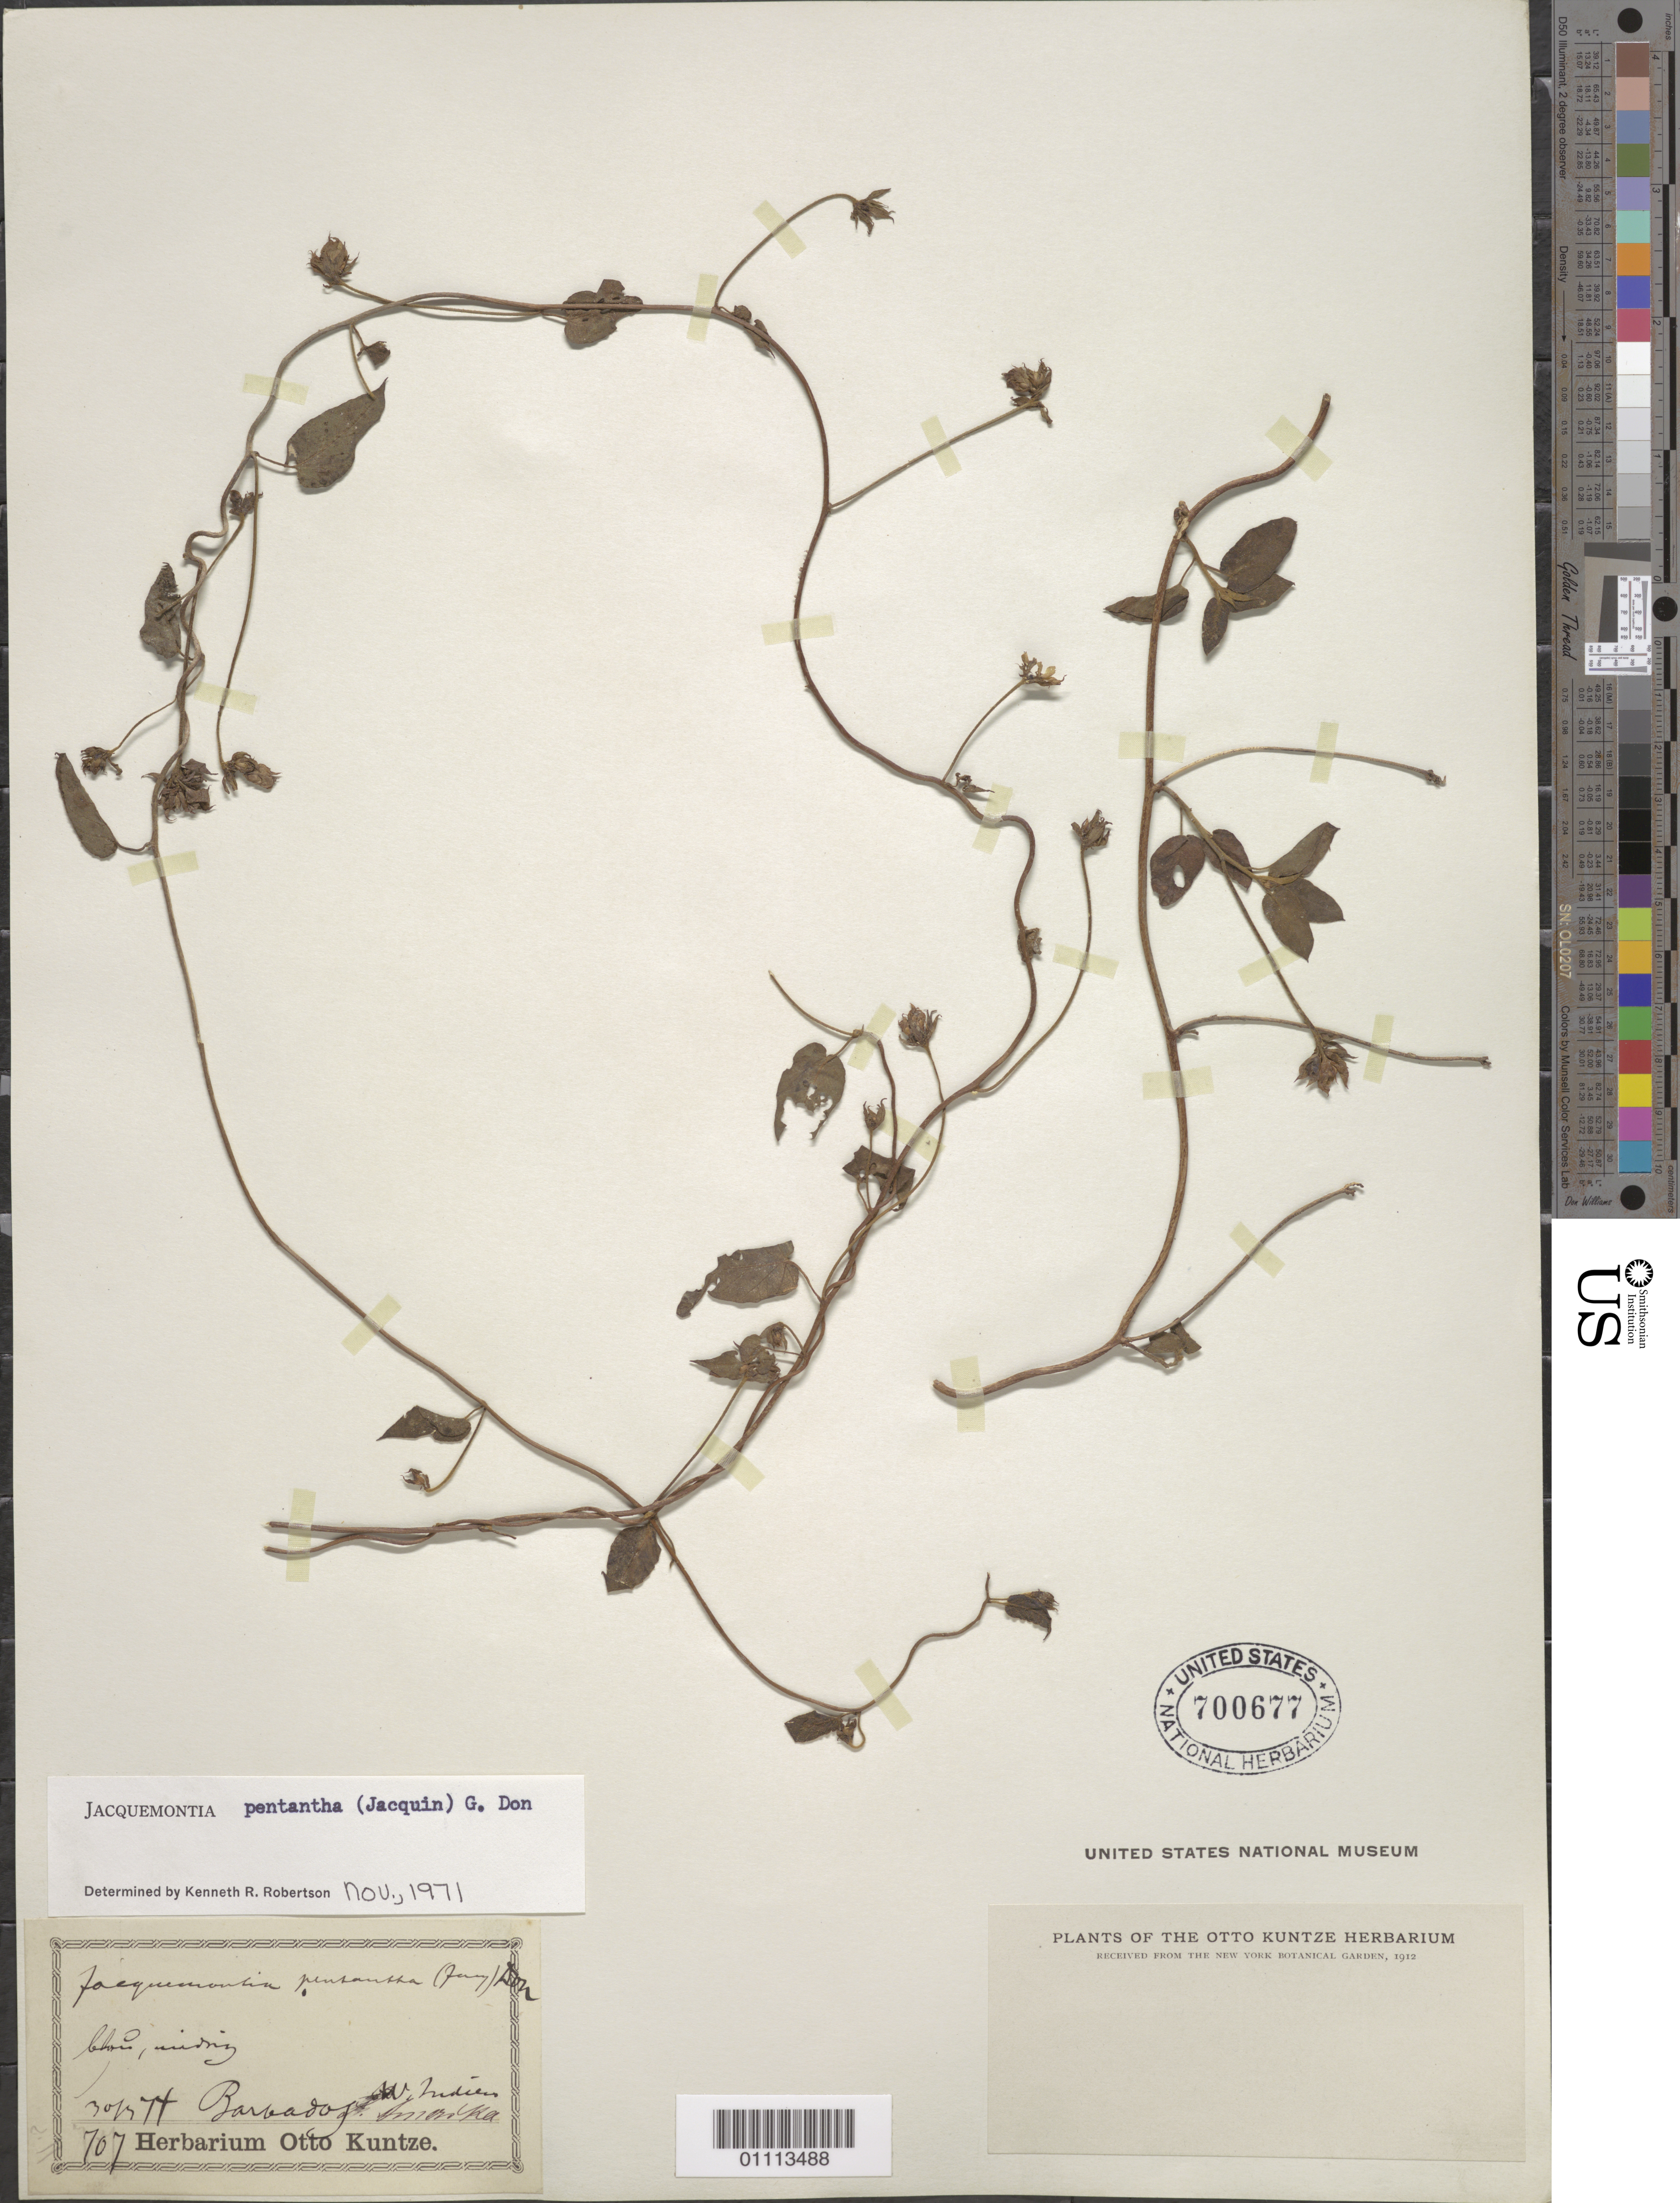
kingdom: Plantae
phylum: Tracheophyta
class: Magnoliopsida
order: Solanales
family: Convolvulaceae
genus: Jacquemontia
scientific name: Jacquemontia pentanthos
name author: (Jacq.) G. Don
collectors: C.E.O. Kuntze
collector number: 707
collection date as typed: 30 --- 1874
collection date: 1874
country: Barbados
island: Barbados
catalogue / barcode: US 700677